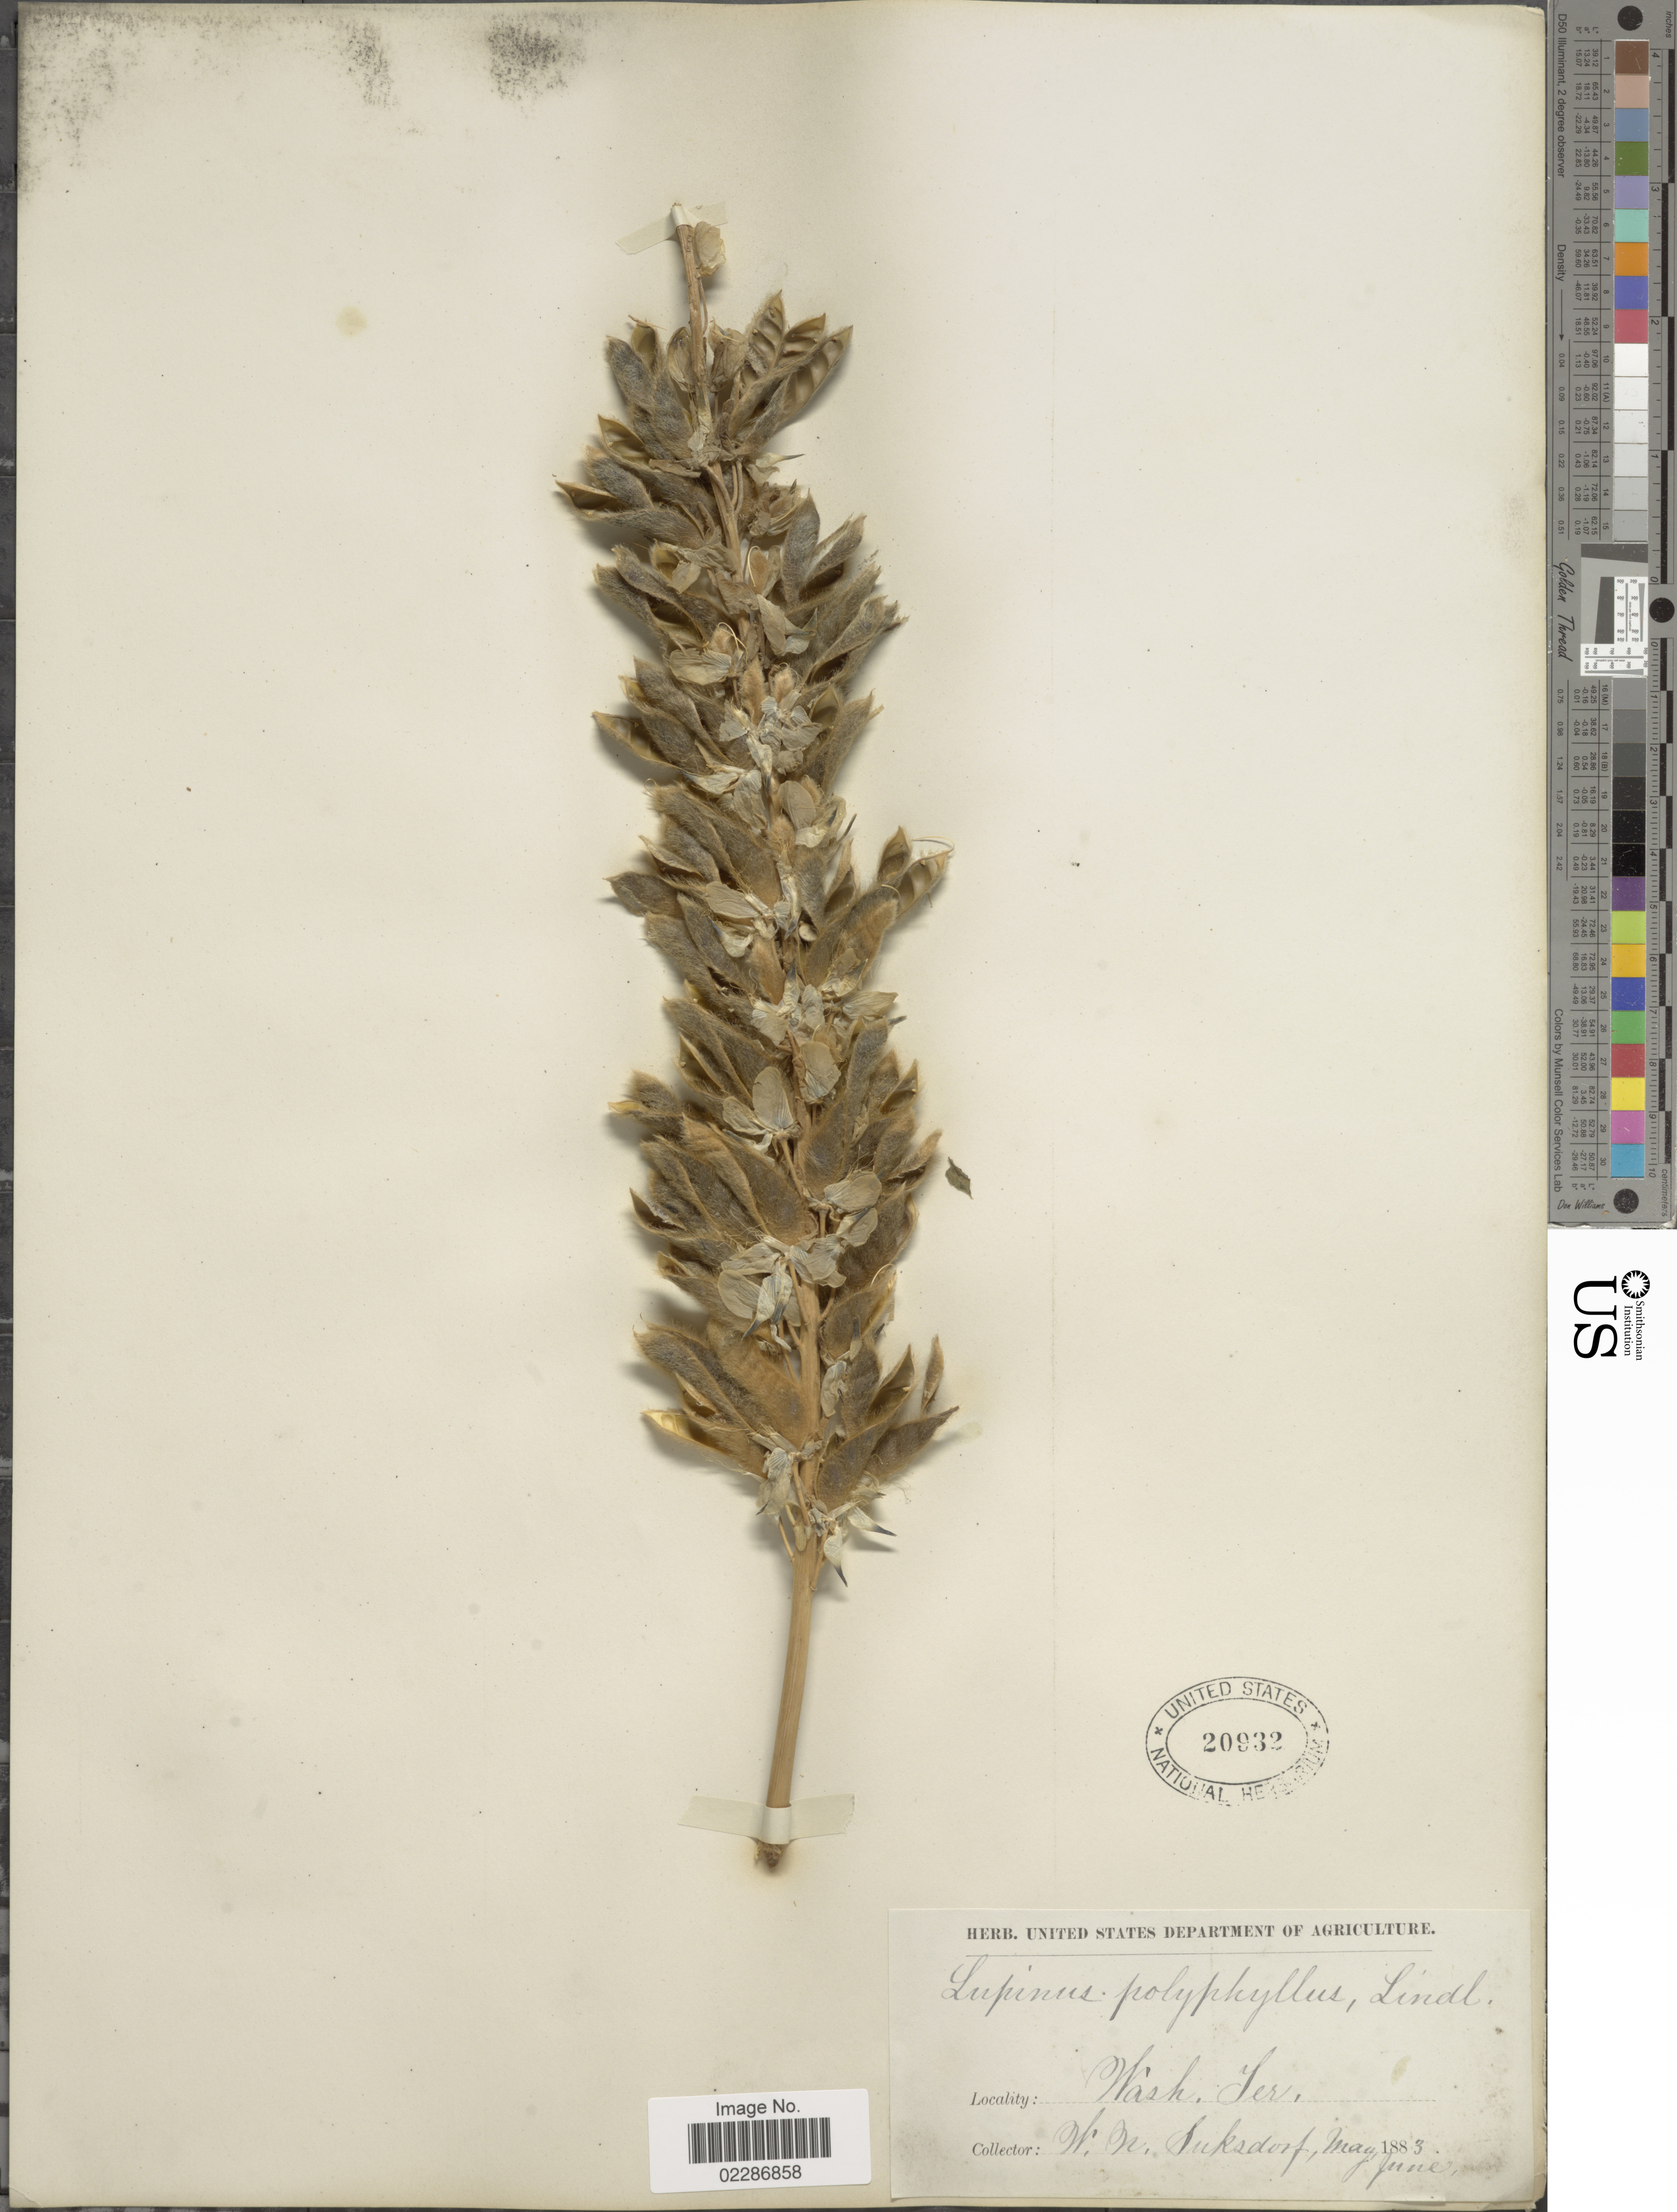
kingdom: Plantae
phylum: Tracheophyta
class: Magnoliopsida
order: Fabales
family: Fabaceae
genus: Lupinus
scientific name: Lupinus polyphyllus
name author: Lindl.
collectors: W. N. Suksdorf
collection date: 1883-05/1883-06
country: United States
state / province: Washington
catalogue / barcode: US 20932